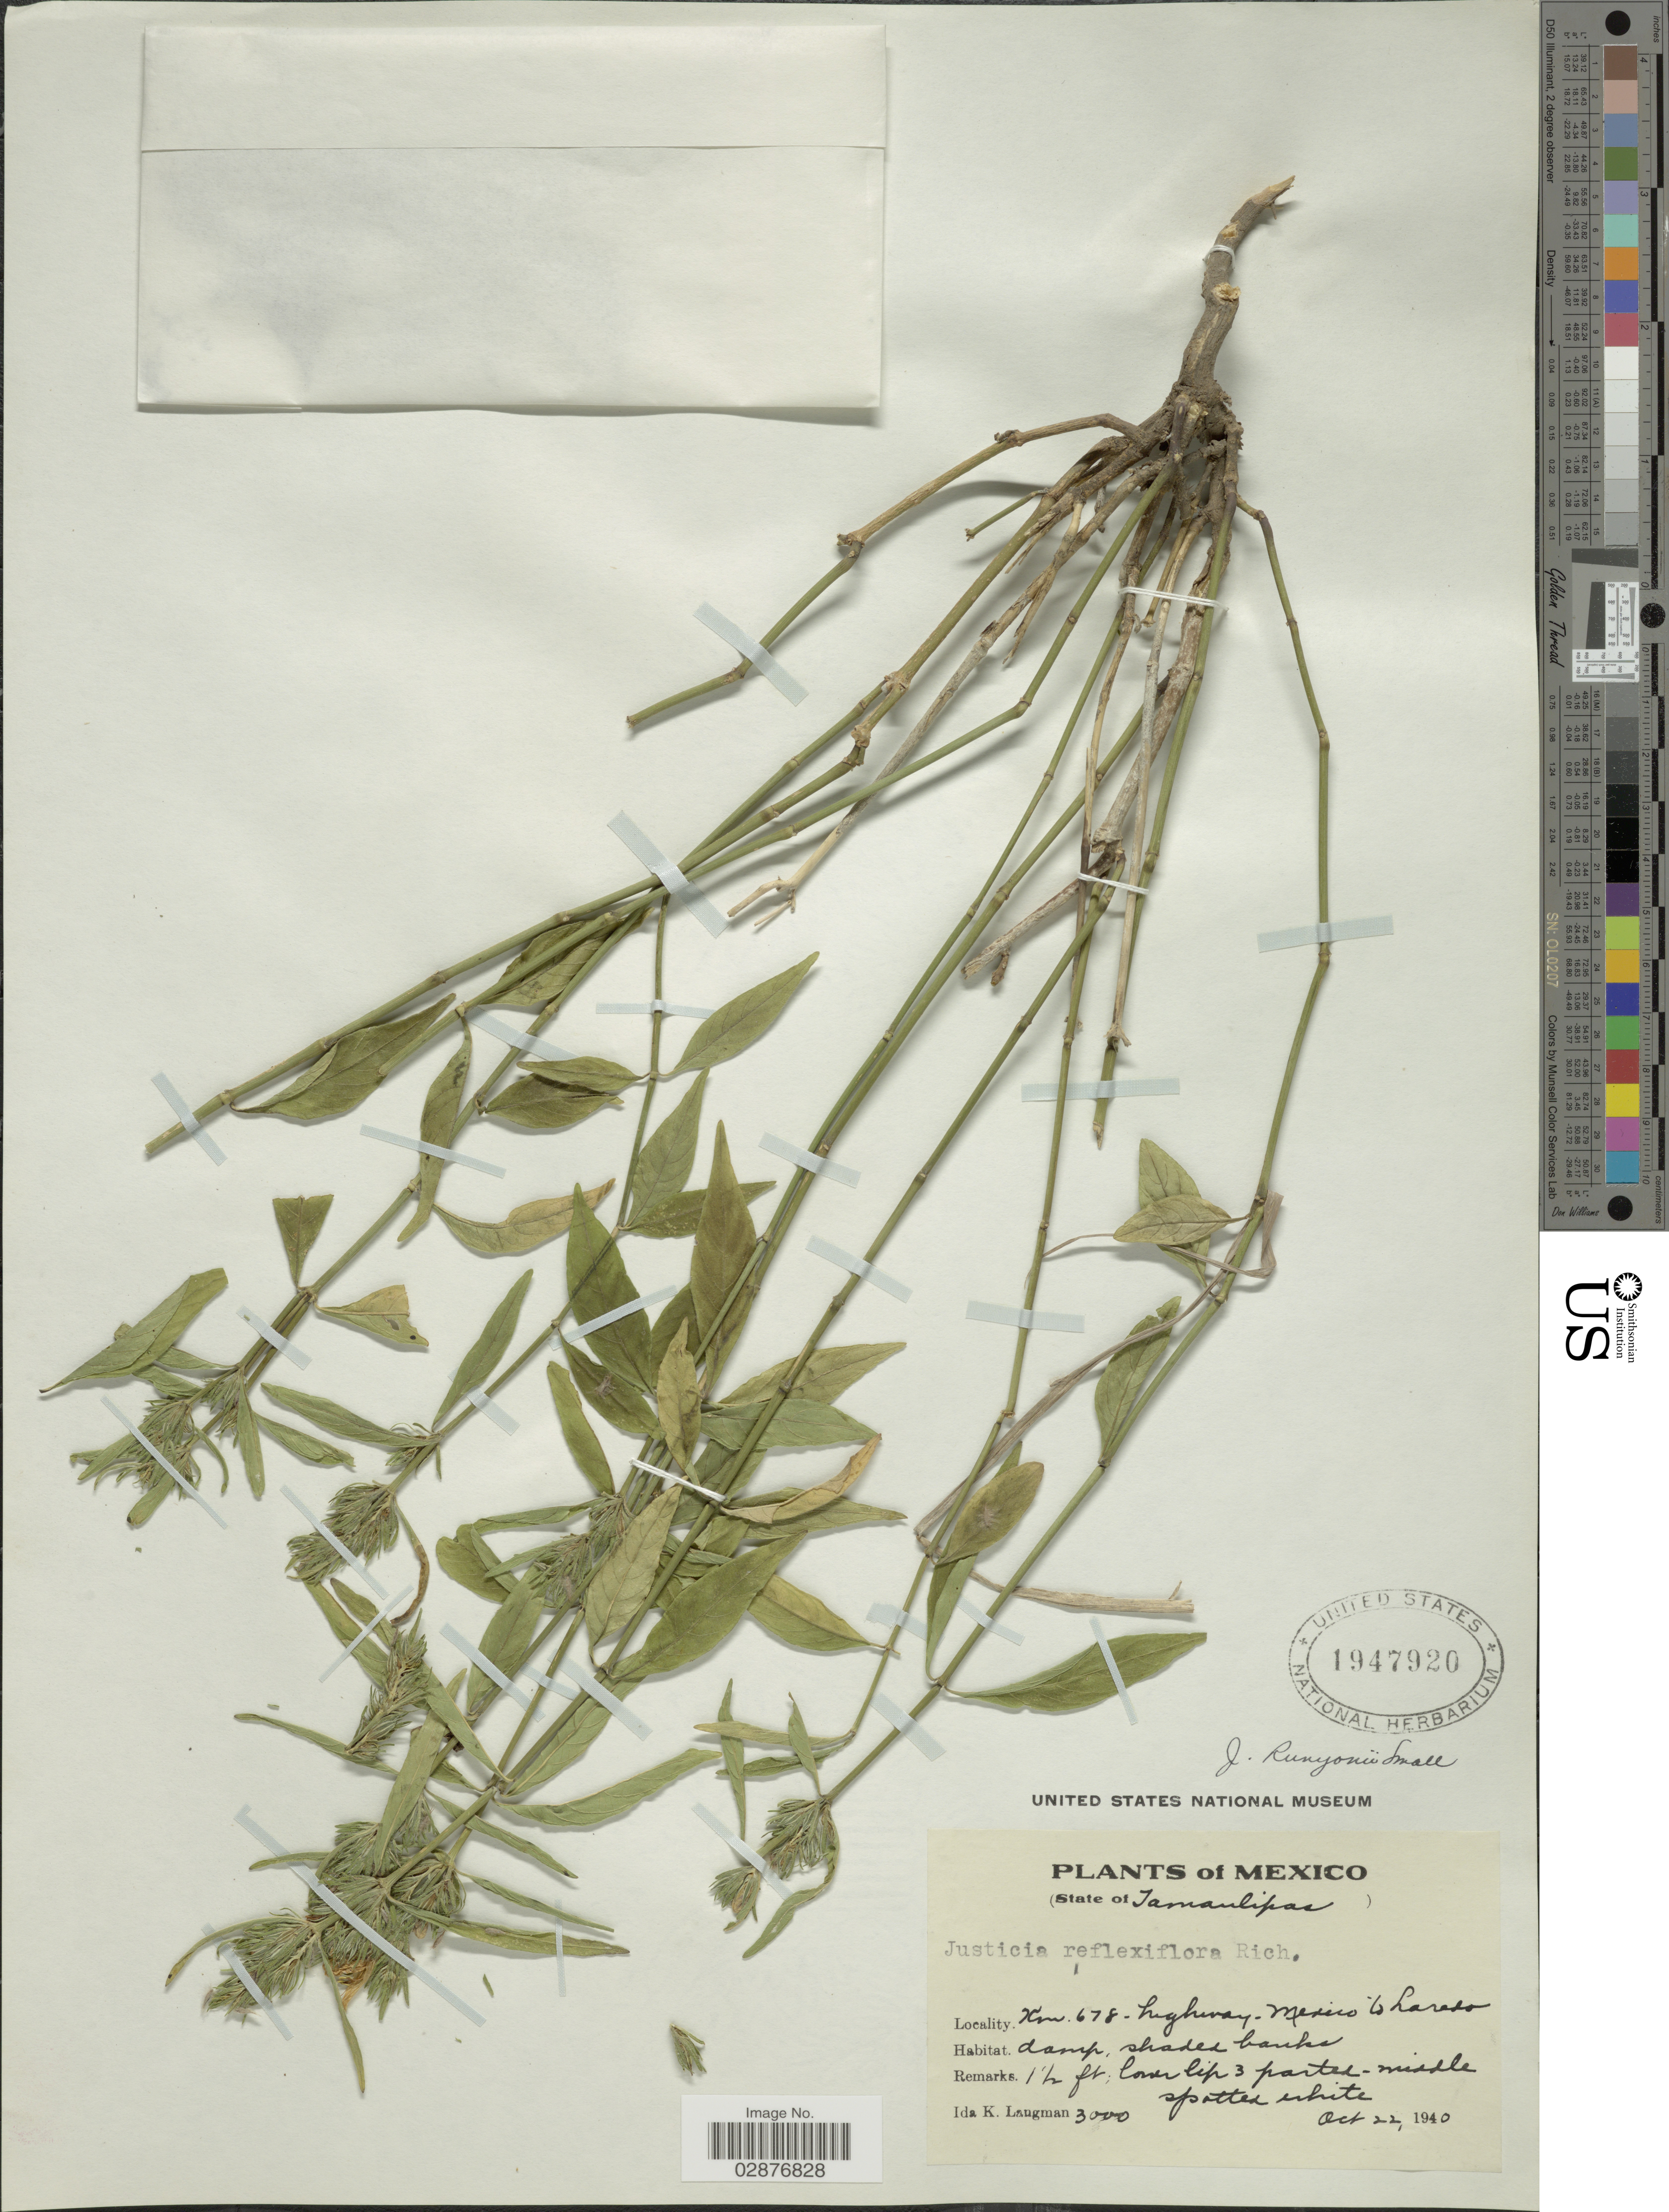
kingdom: Plantae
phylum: Tracheophyta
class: Magnoliopsida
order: Lamiales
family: Acanthaceae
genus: Justicia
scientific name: Justicia runyonii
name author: Small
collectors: I. K. Langman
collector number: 3000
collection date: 1940-10-22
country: Mexico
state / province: Tamaulipas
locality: Km. 678. highway Mexico to Laredo.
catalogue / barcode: US 1947920